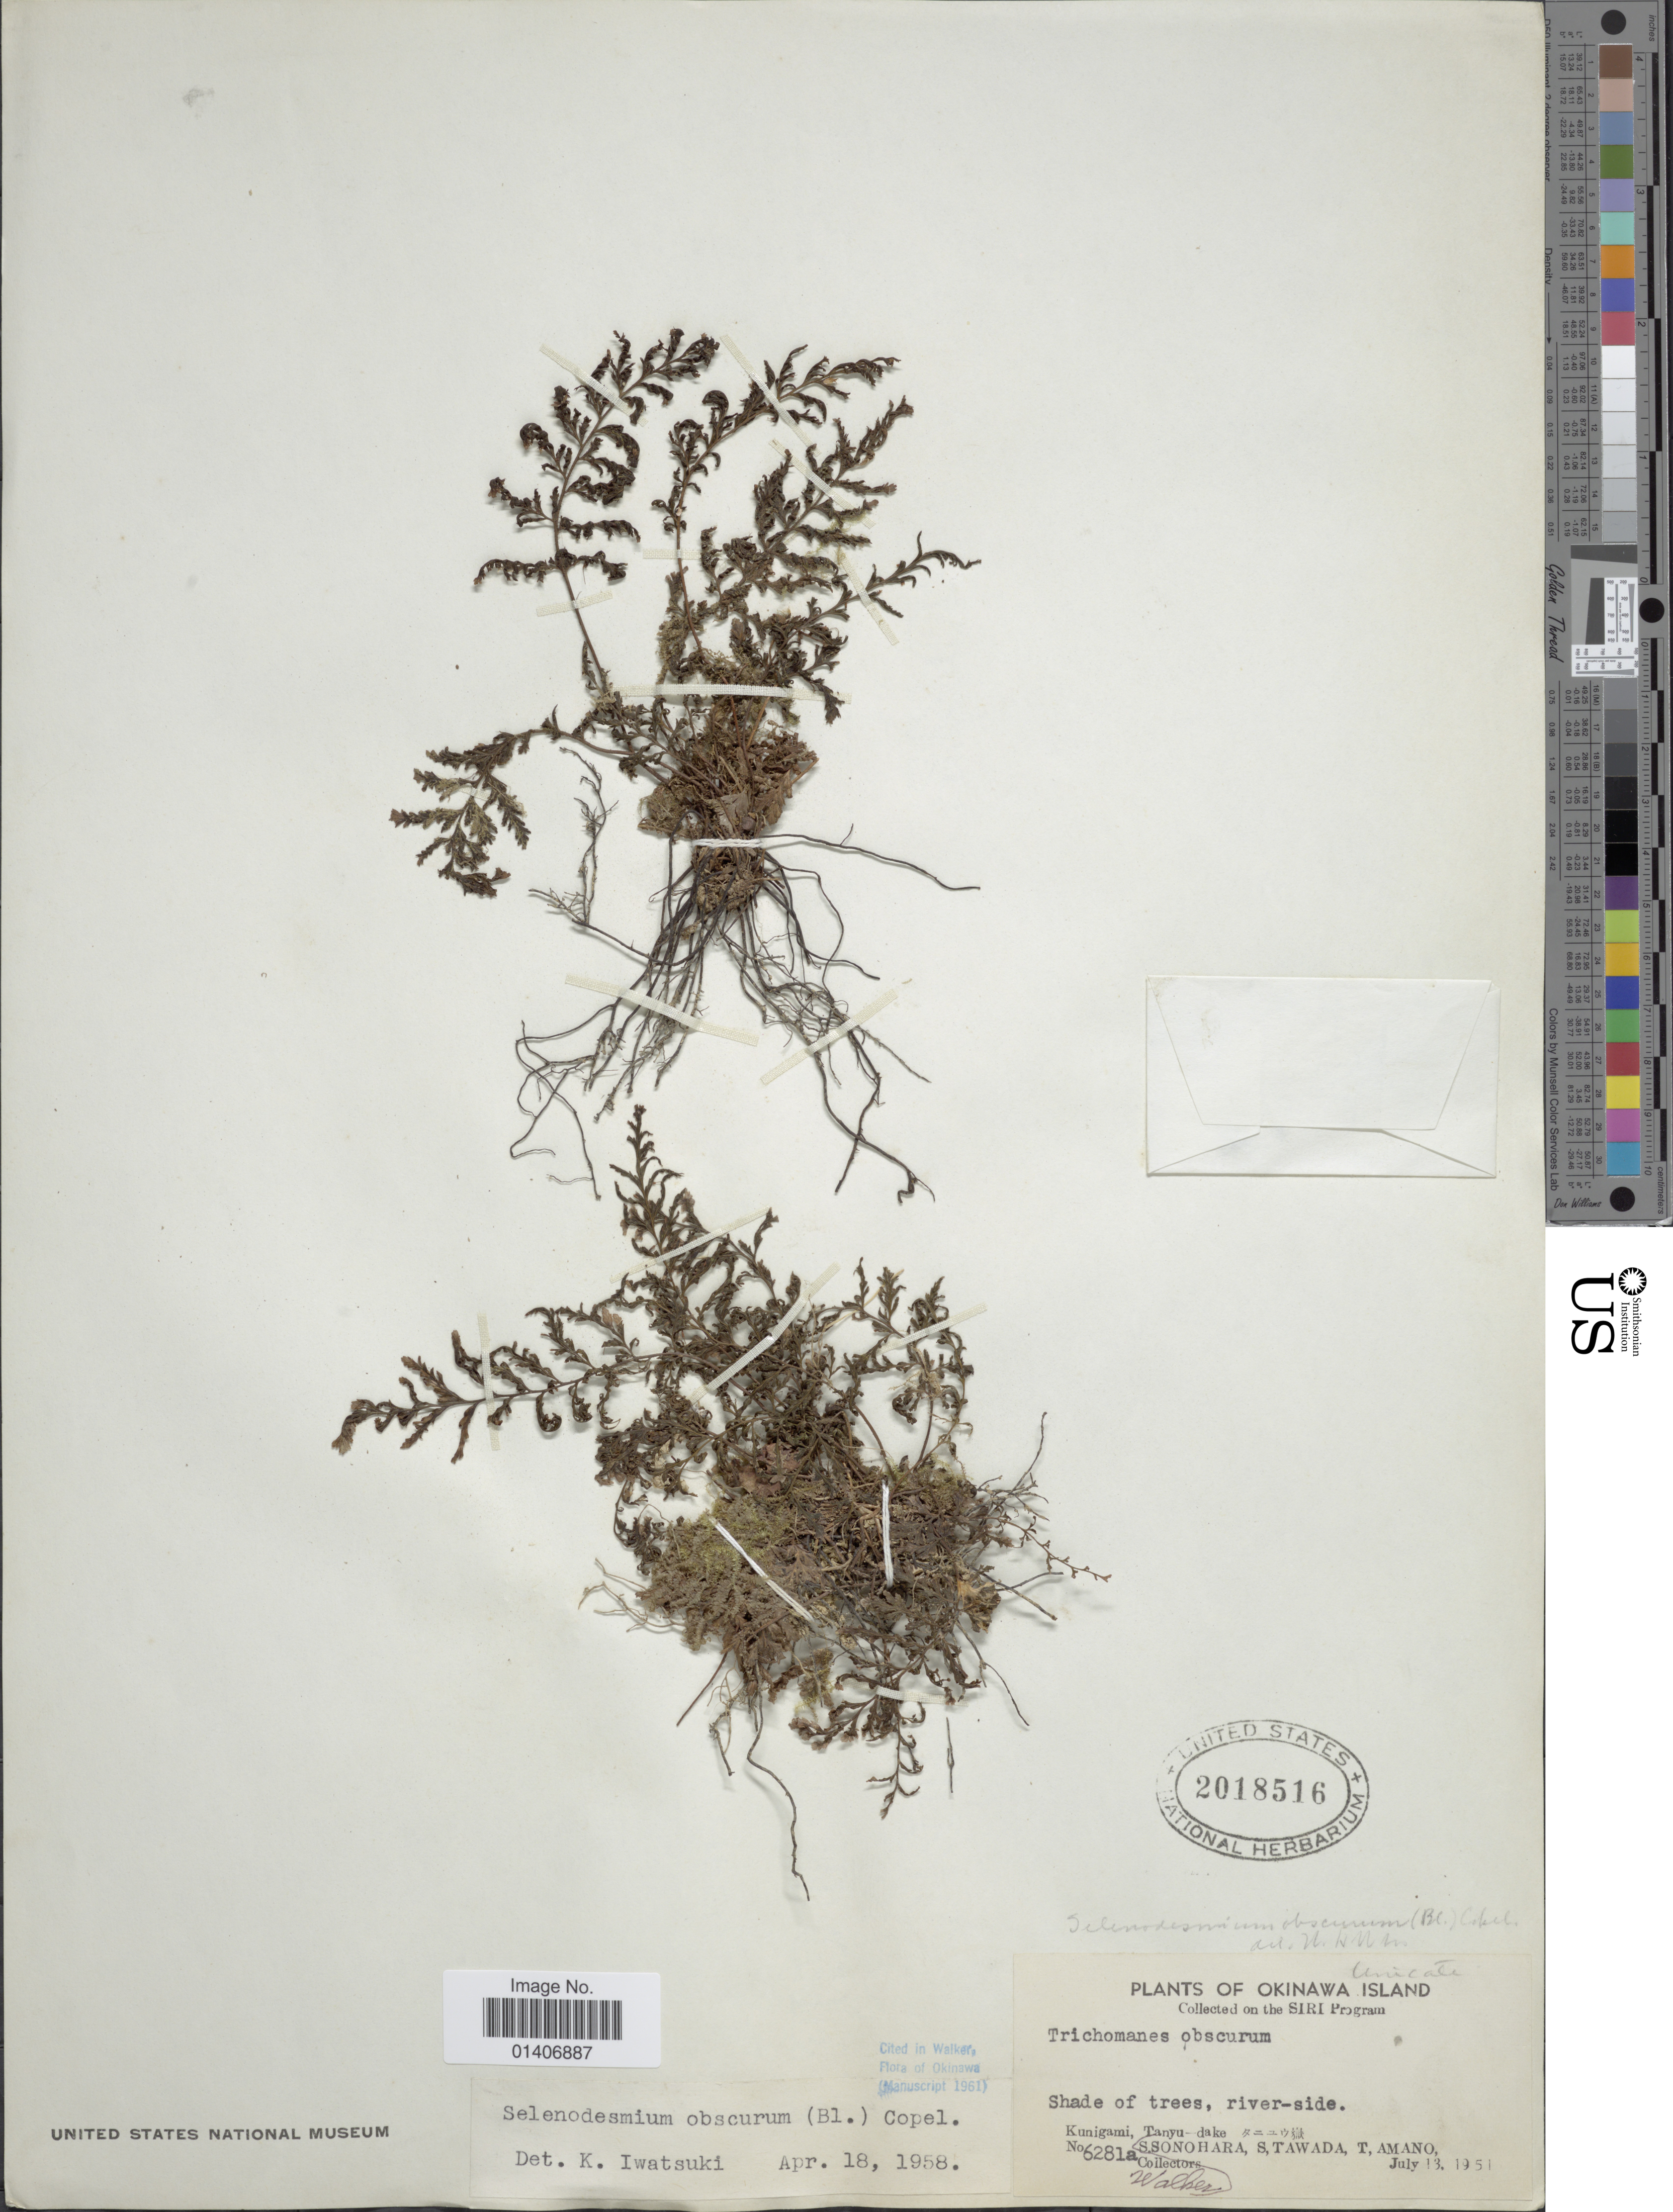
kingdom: Plantae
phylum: Tracheophyta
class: Polypodiopsida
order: Hymenophyllales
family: Hymenophyllaceae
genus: Abrodictyum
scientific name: Abrodictyum obscurum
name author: (Blume) Ebihara & K. Iwats.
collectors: S. Sonohara, S. Tawada & T. Amano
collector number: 6281a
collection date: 1951-07-13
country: Japan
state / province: Okinawa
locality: Okinawa Island, Kunigami, Tanyu-dake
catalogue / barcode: US 2018516